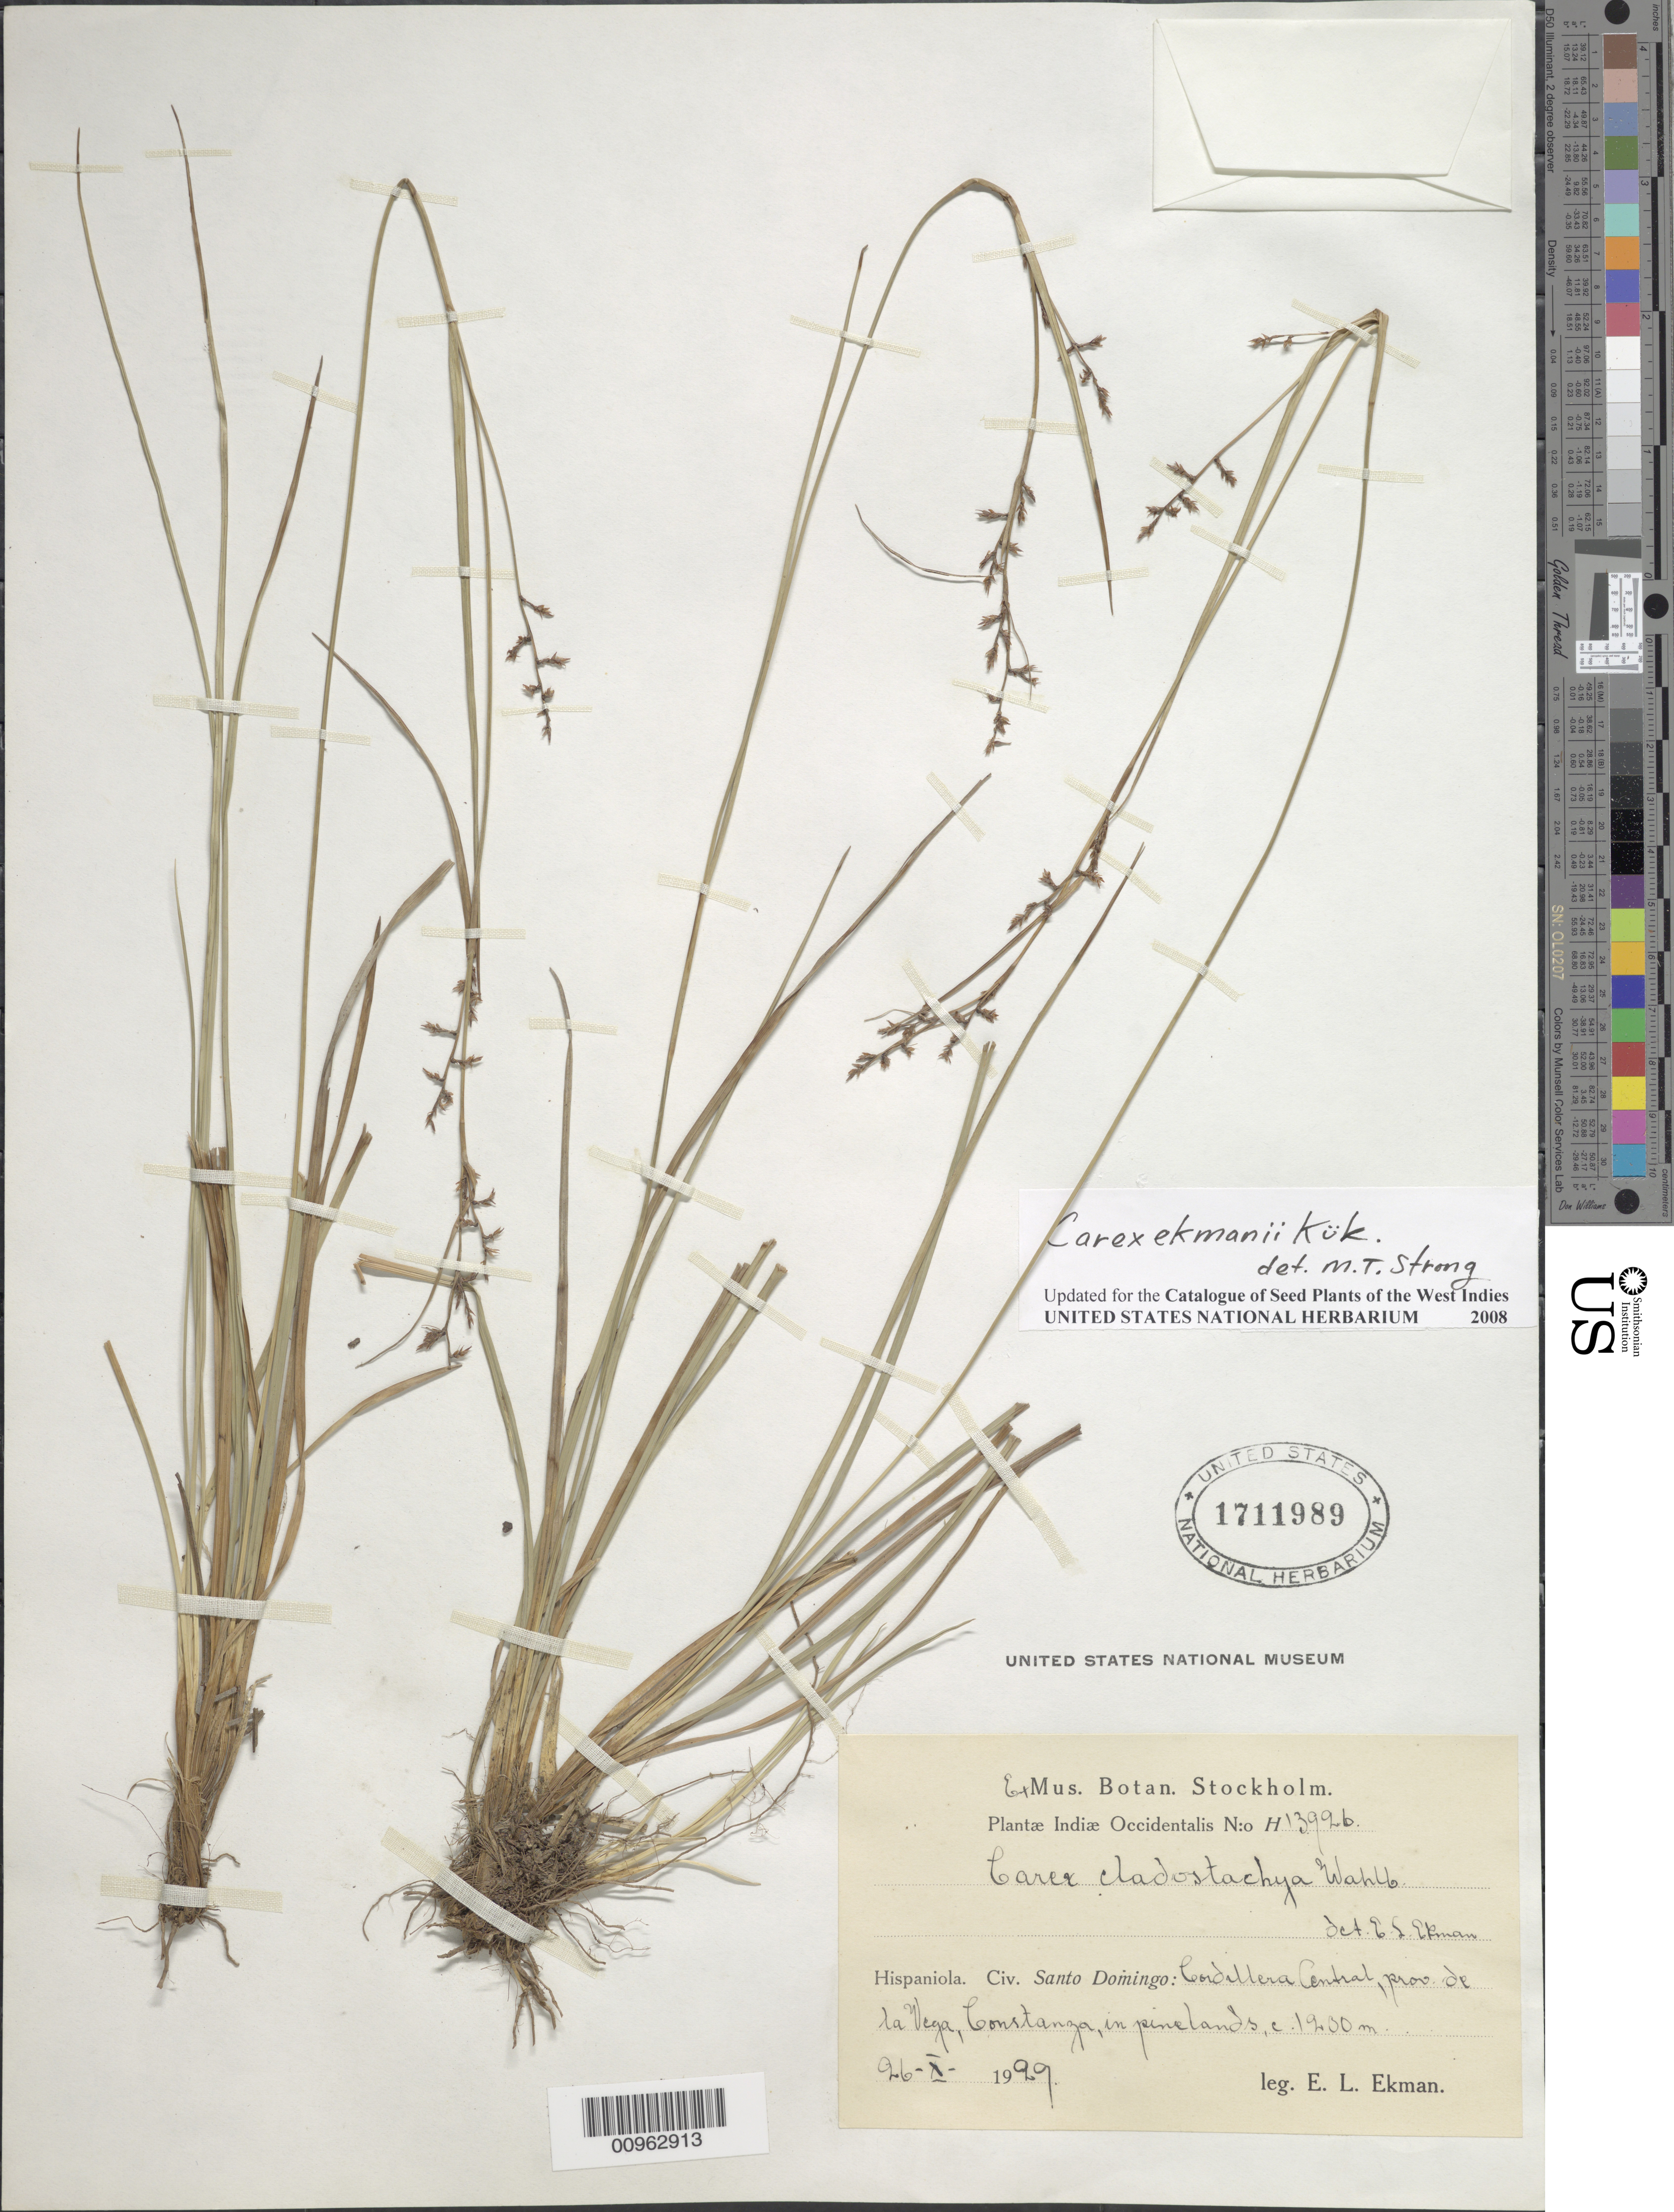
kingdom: Plantae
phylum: Tracheophyta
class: Liliopsida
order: Poales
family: Cyperaceae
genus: Carex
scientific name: Carex ekmanii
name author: Kük.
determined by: Strong, M. T., (US), Smithsonian Institution - National Museum of Natural History (UNITED STATES)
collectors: E. L. Ekman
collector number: H 1392B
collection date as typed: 26 Oct 1929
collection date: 1929-10-26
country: Dominican Republic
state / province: La Vega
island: Hispaniola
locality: Cordillera Central, Constanza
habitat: In pinelands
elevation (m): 1200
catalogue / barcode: US 1711989